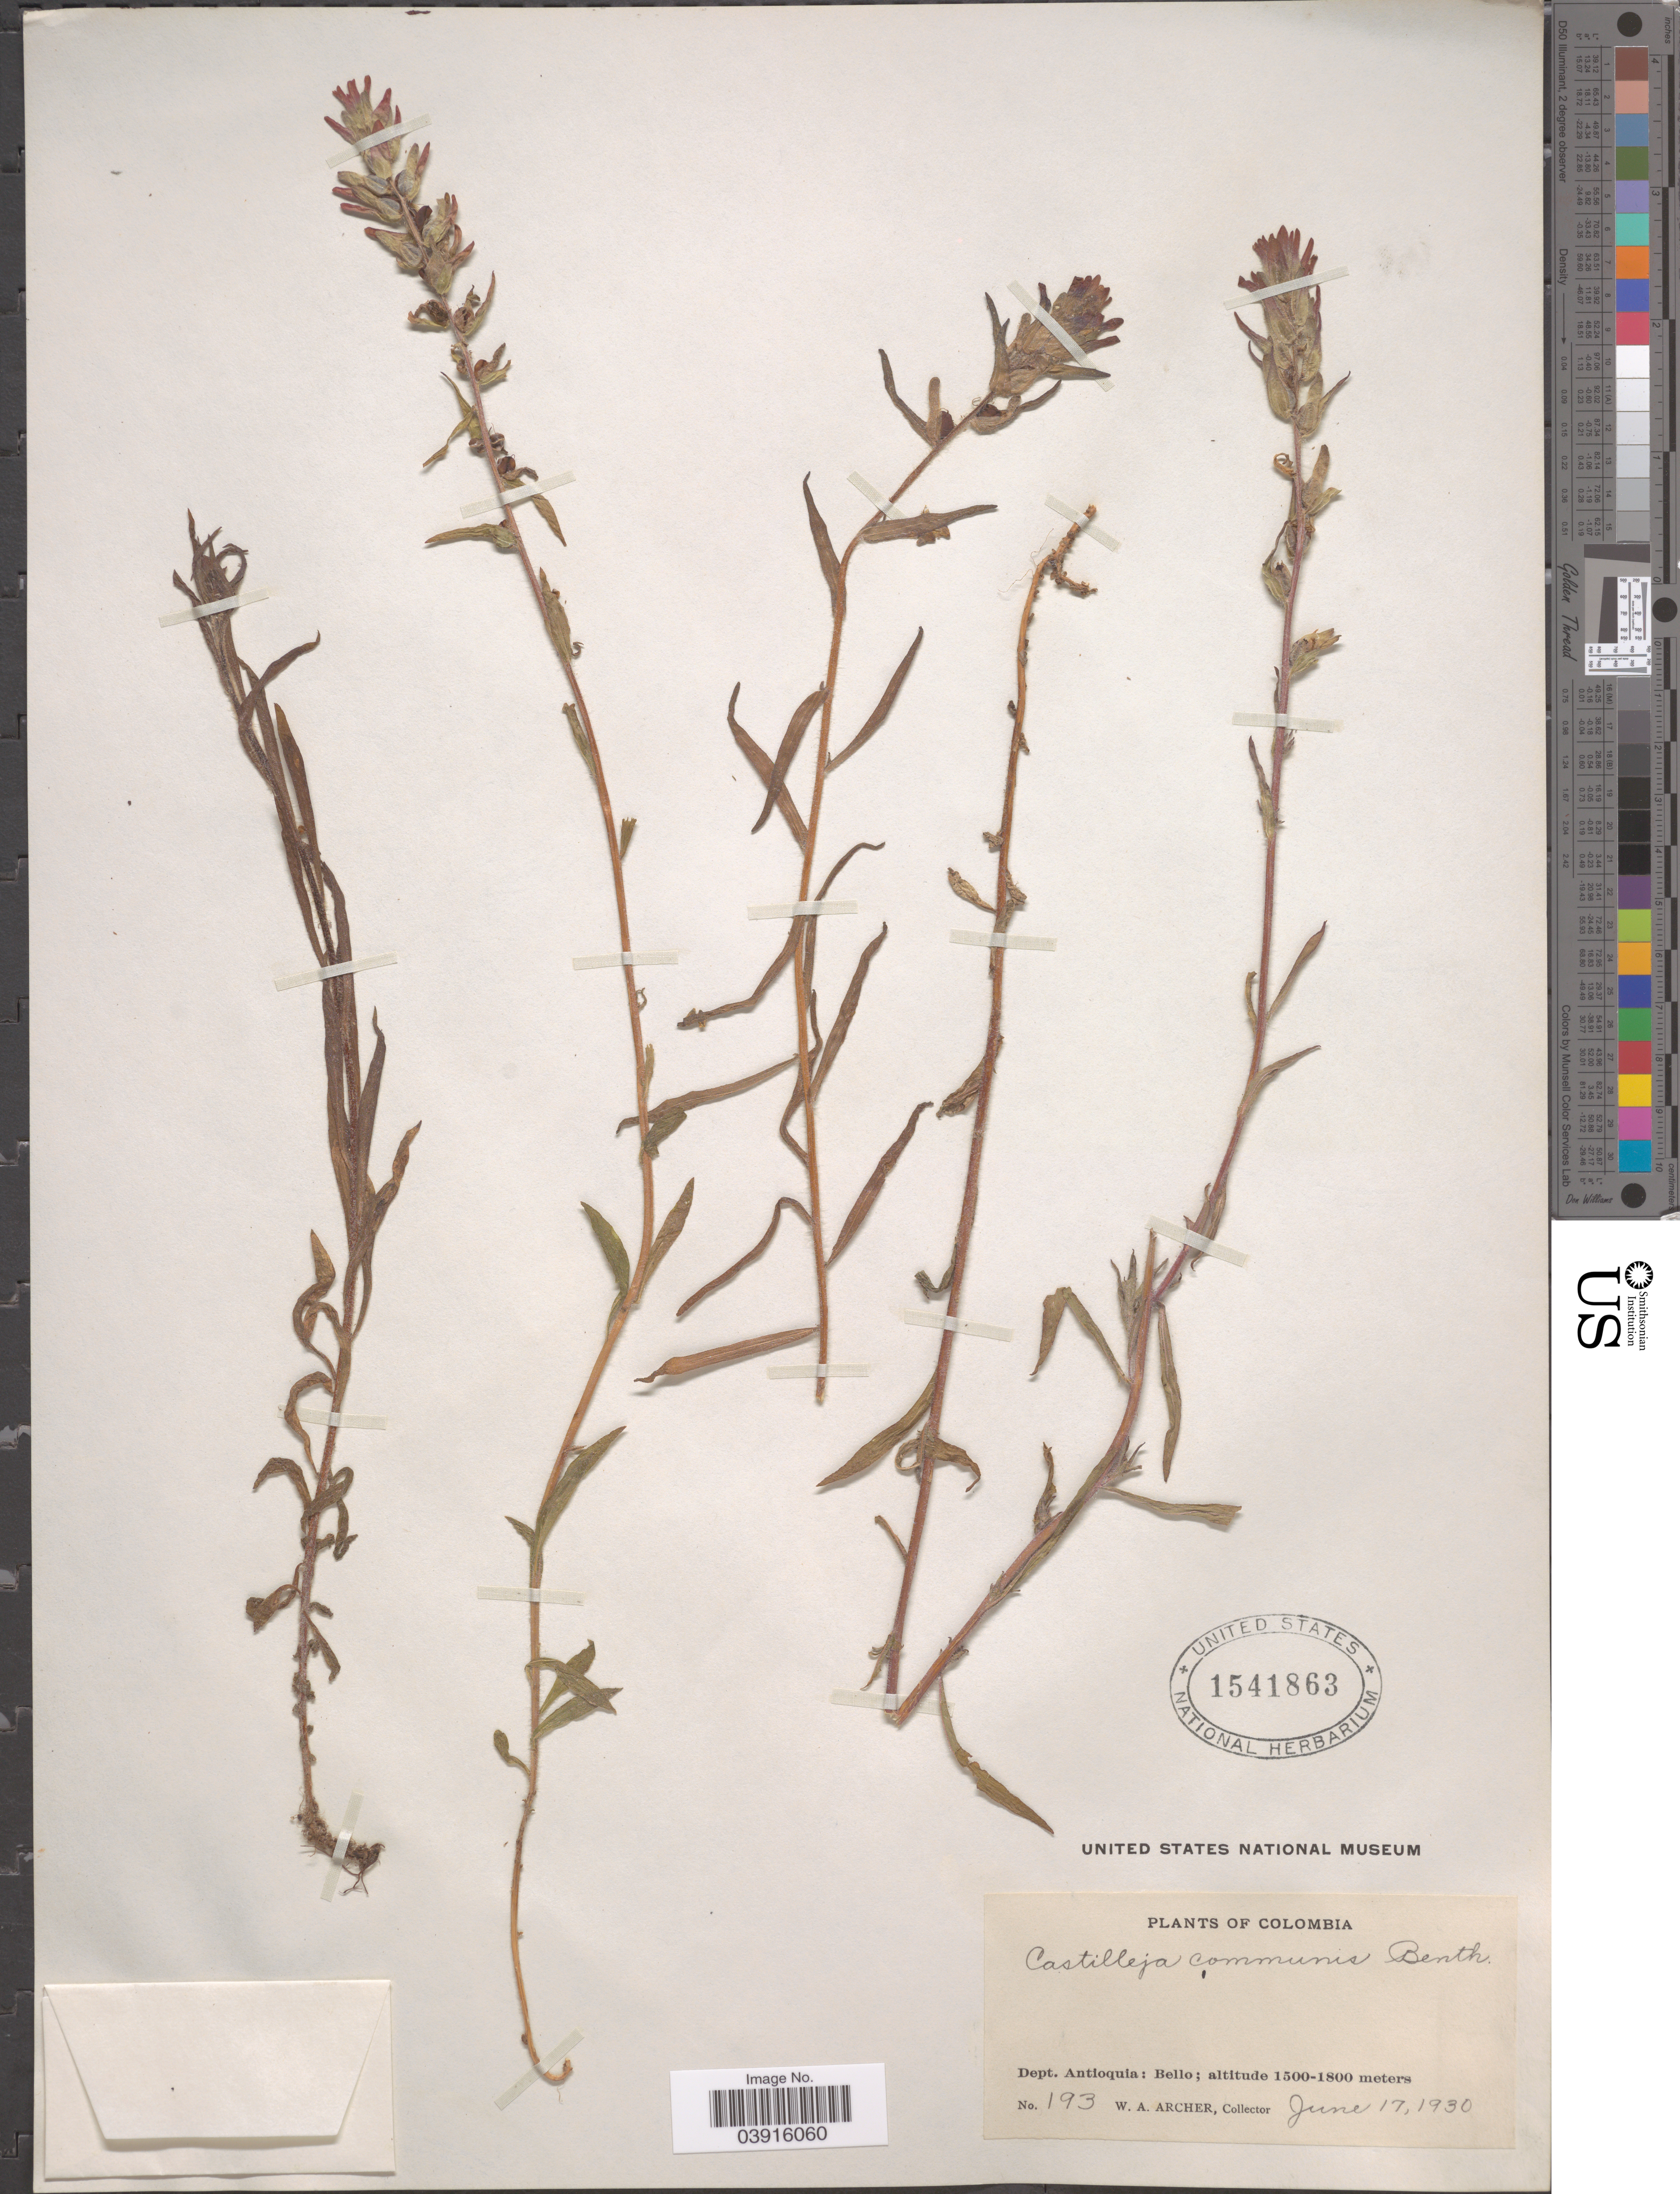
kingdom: Plantae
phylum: Tracheophyta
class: Magnoliopsida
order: Lamiales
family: Orobanchaceae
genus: Castilleja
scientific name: Castilleja arvensis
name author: Schltdl. & Cham.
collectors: W. Archer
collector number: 193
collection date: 1930-06-17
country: Colombia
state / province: Antioquia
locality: Dept. Antioquia: Bello.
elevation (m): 1500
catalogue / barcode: US 1541863